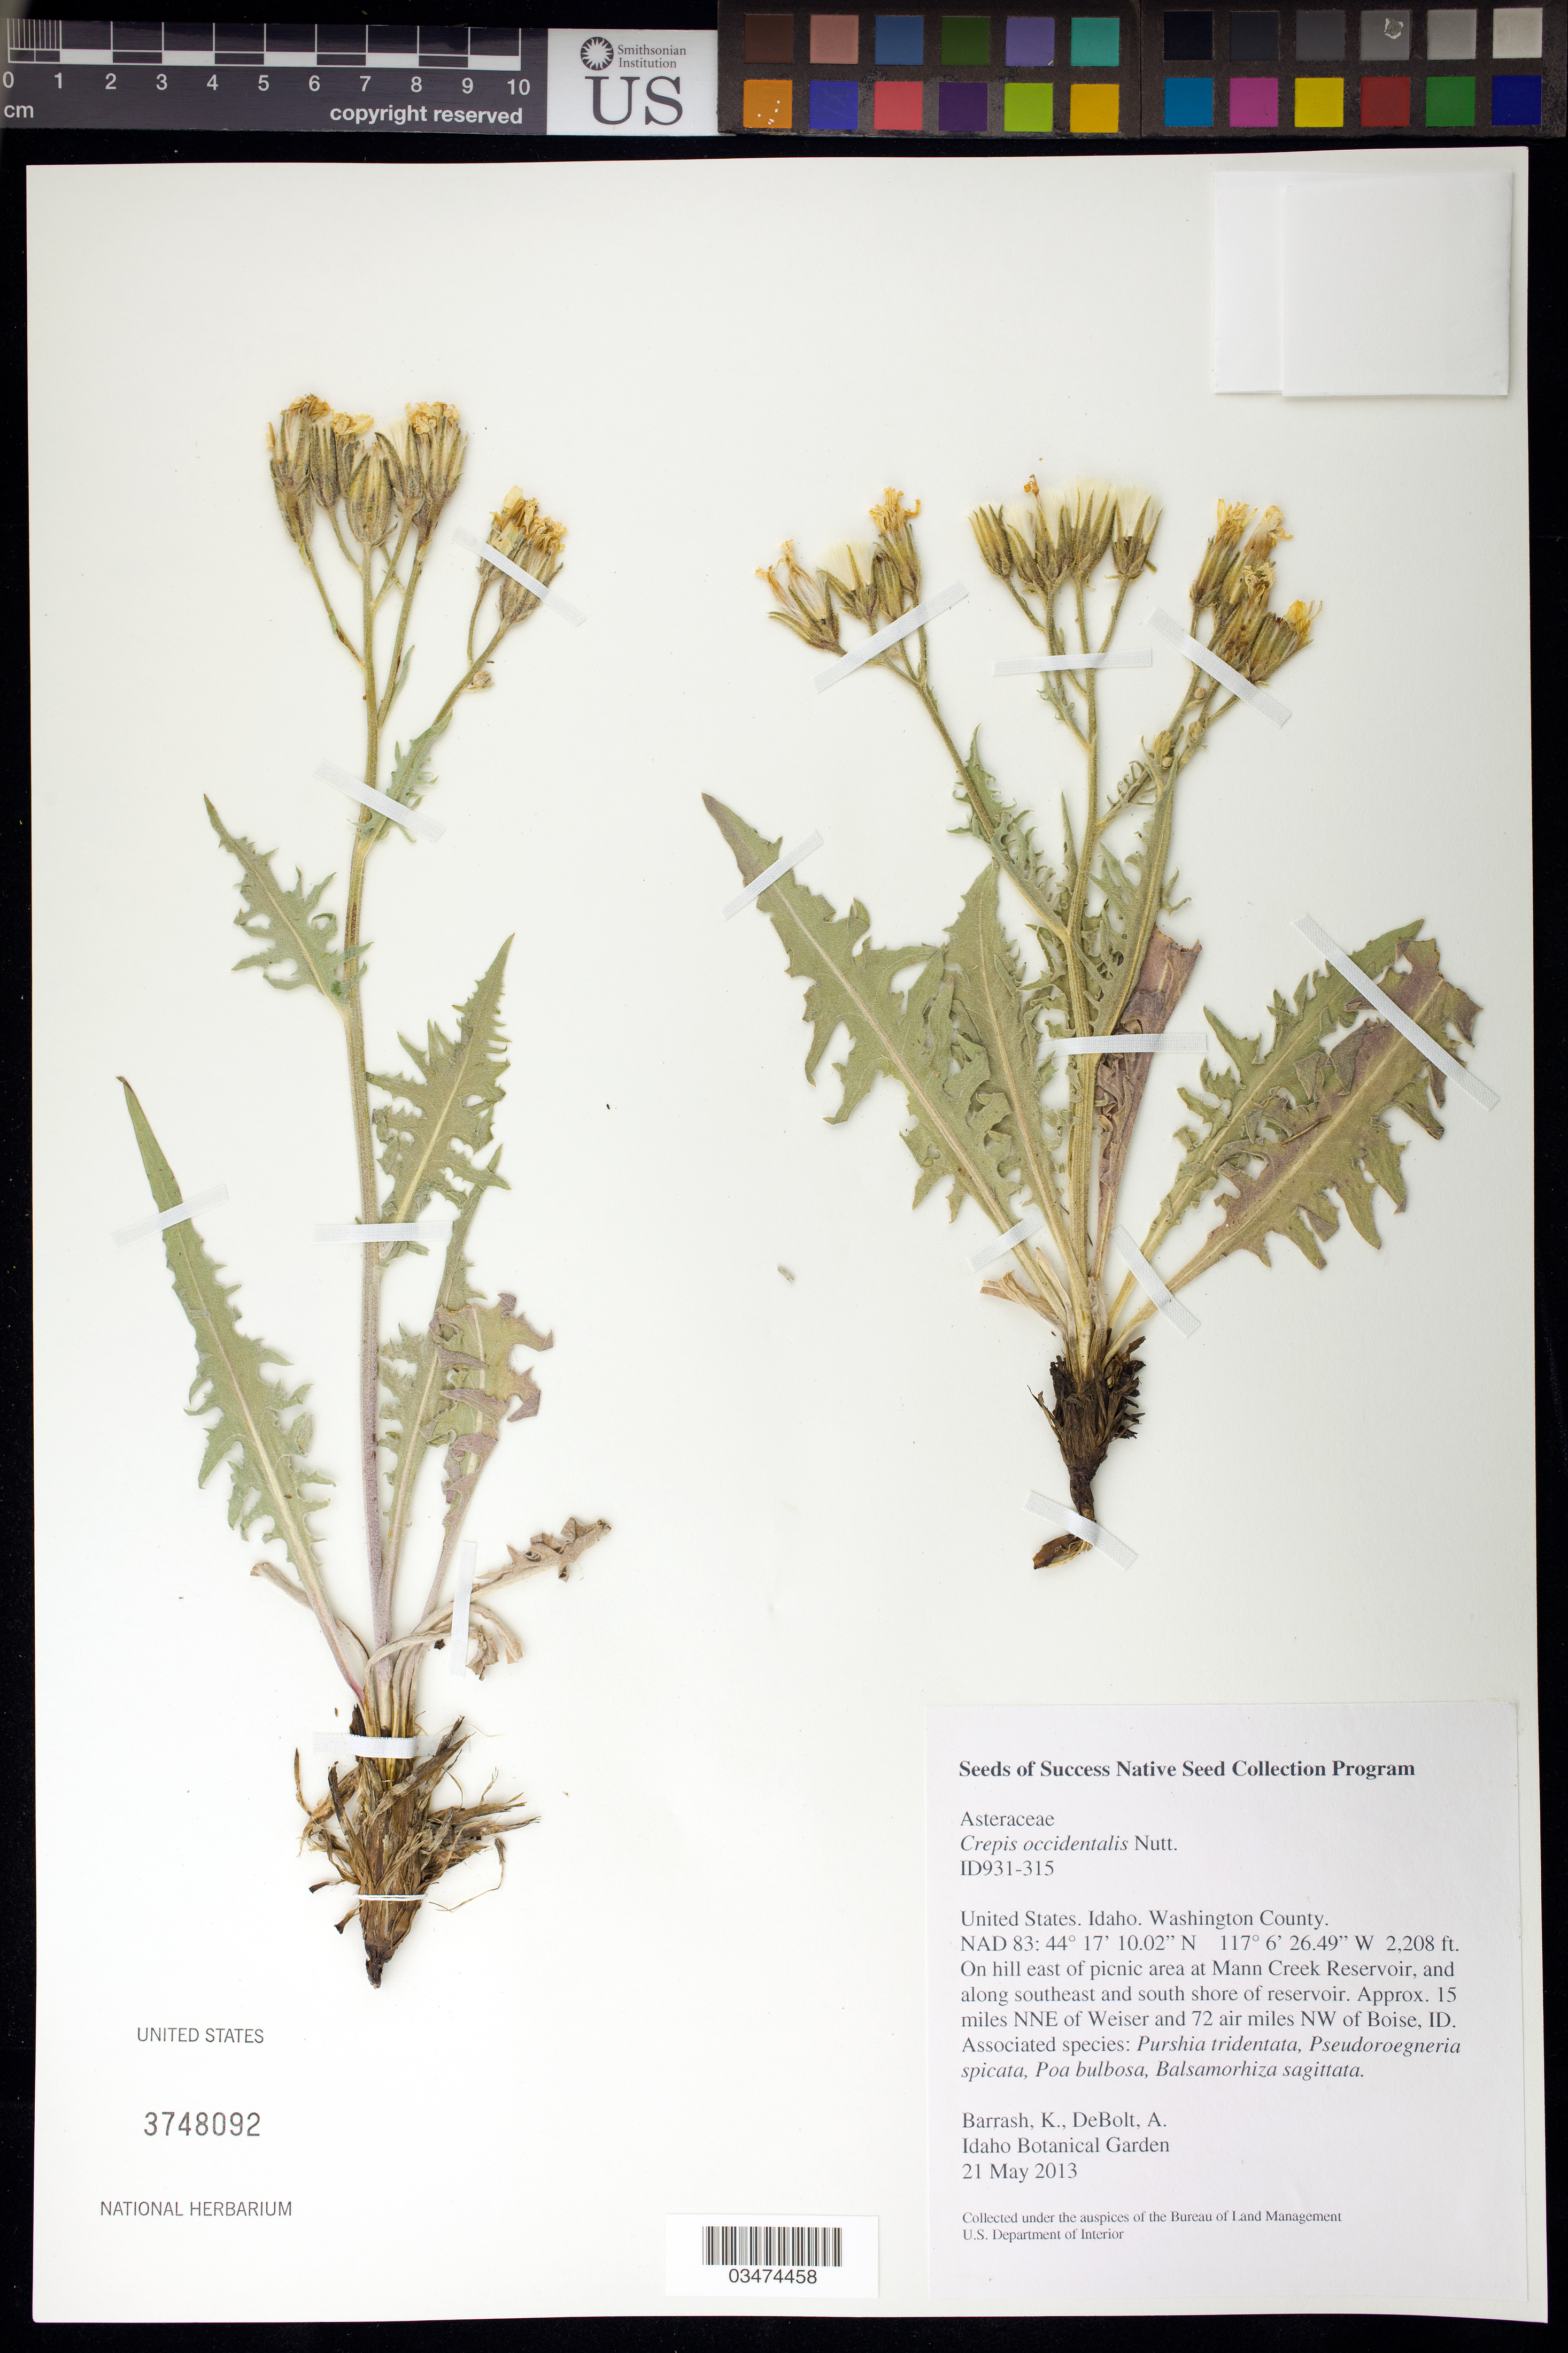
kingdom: Plantae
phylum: Tracheophyta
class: Magnoliopsida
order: Asterales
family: Asteraceae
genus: Crepis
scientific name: Crepis occidentalis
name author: Nutt.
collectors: K. Barrash & A. DeBolt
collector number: ID931-315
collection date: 2013-05-21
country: United States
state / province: Idaho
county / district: Washington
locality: On hill E of picnic area at Mann Creek Reservoir and along SE and S shore of reservoir. Approx. 15 miles NNE of Weiser and 72 air miles NW of Boise.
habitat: With: Purshia tridentata, Poa bulbosa, ect.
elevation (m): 673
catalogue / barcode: US 3748092